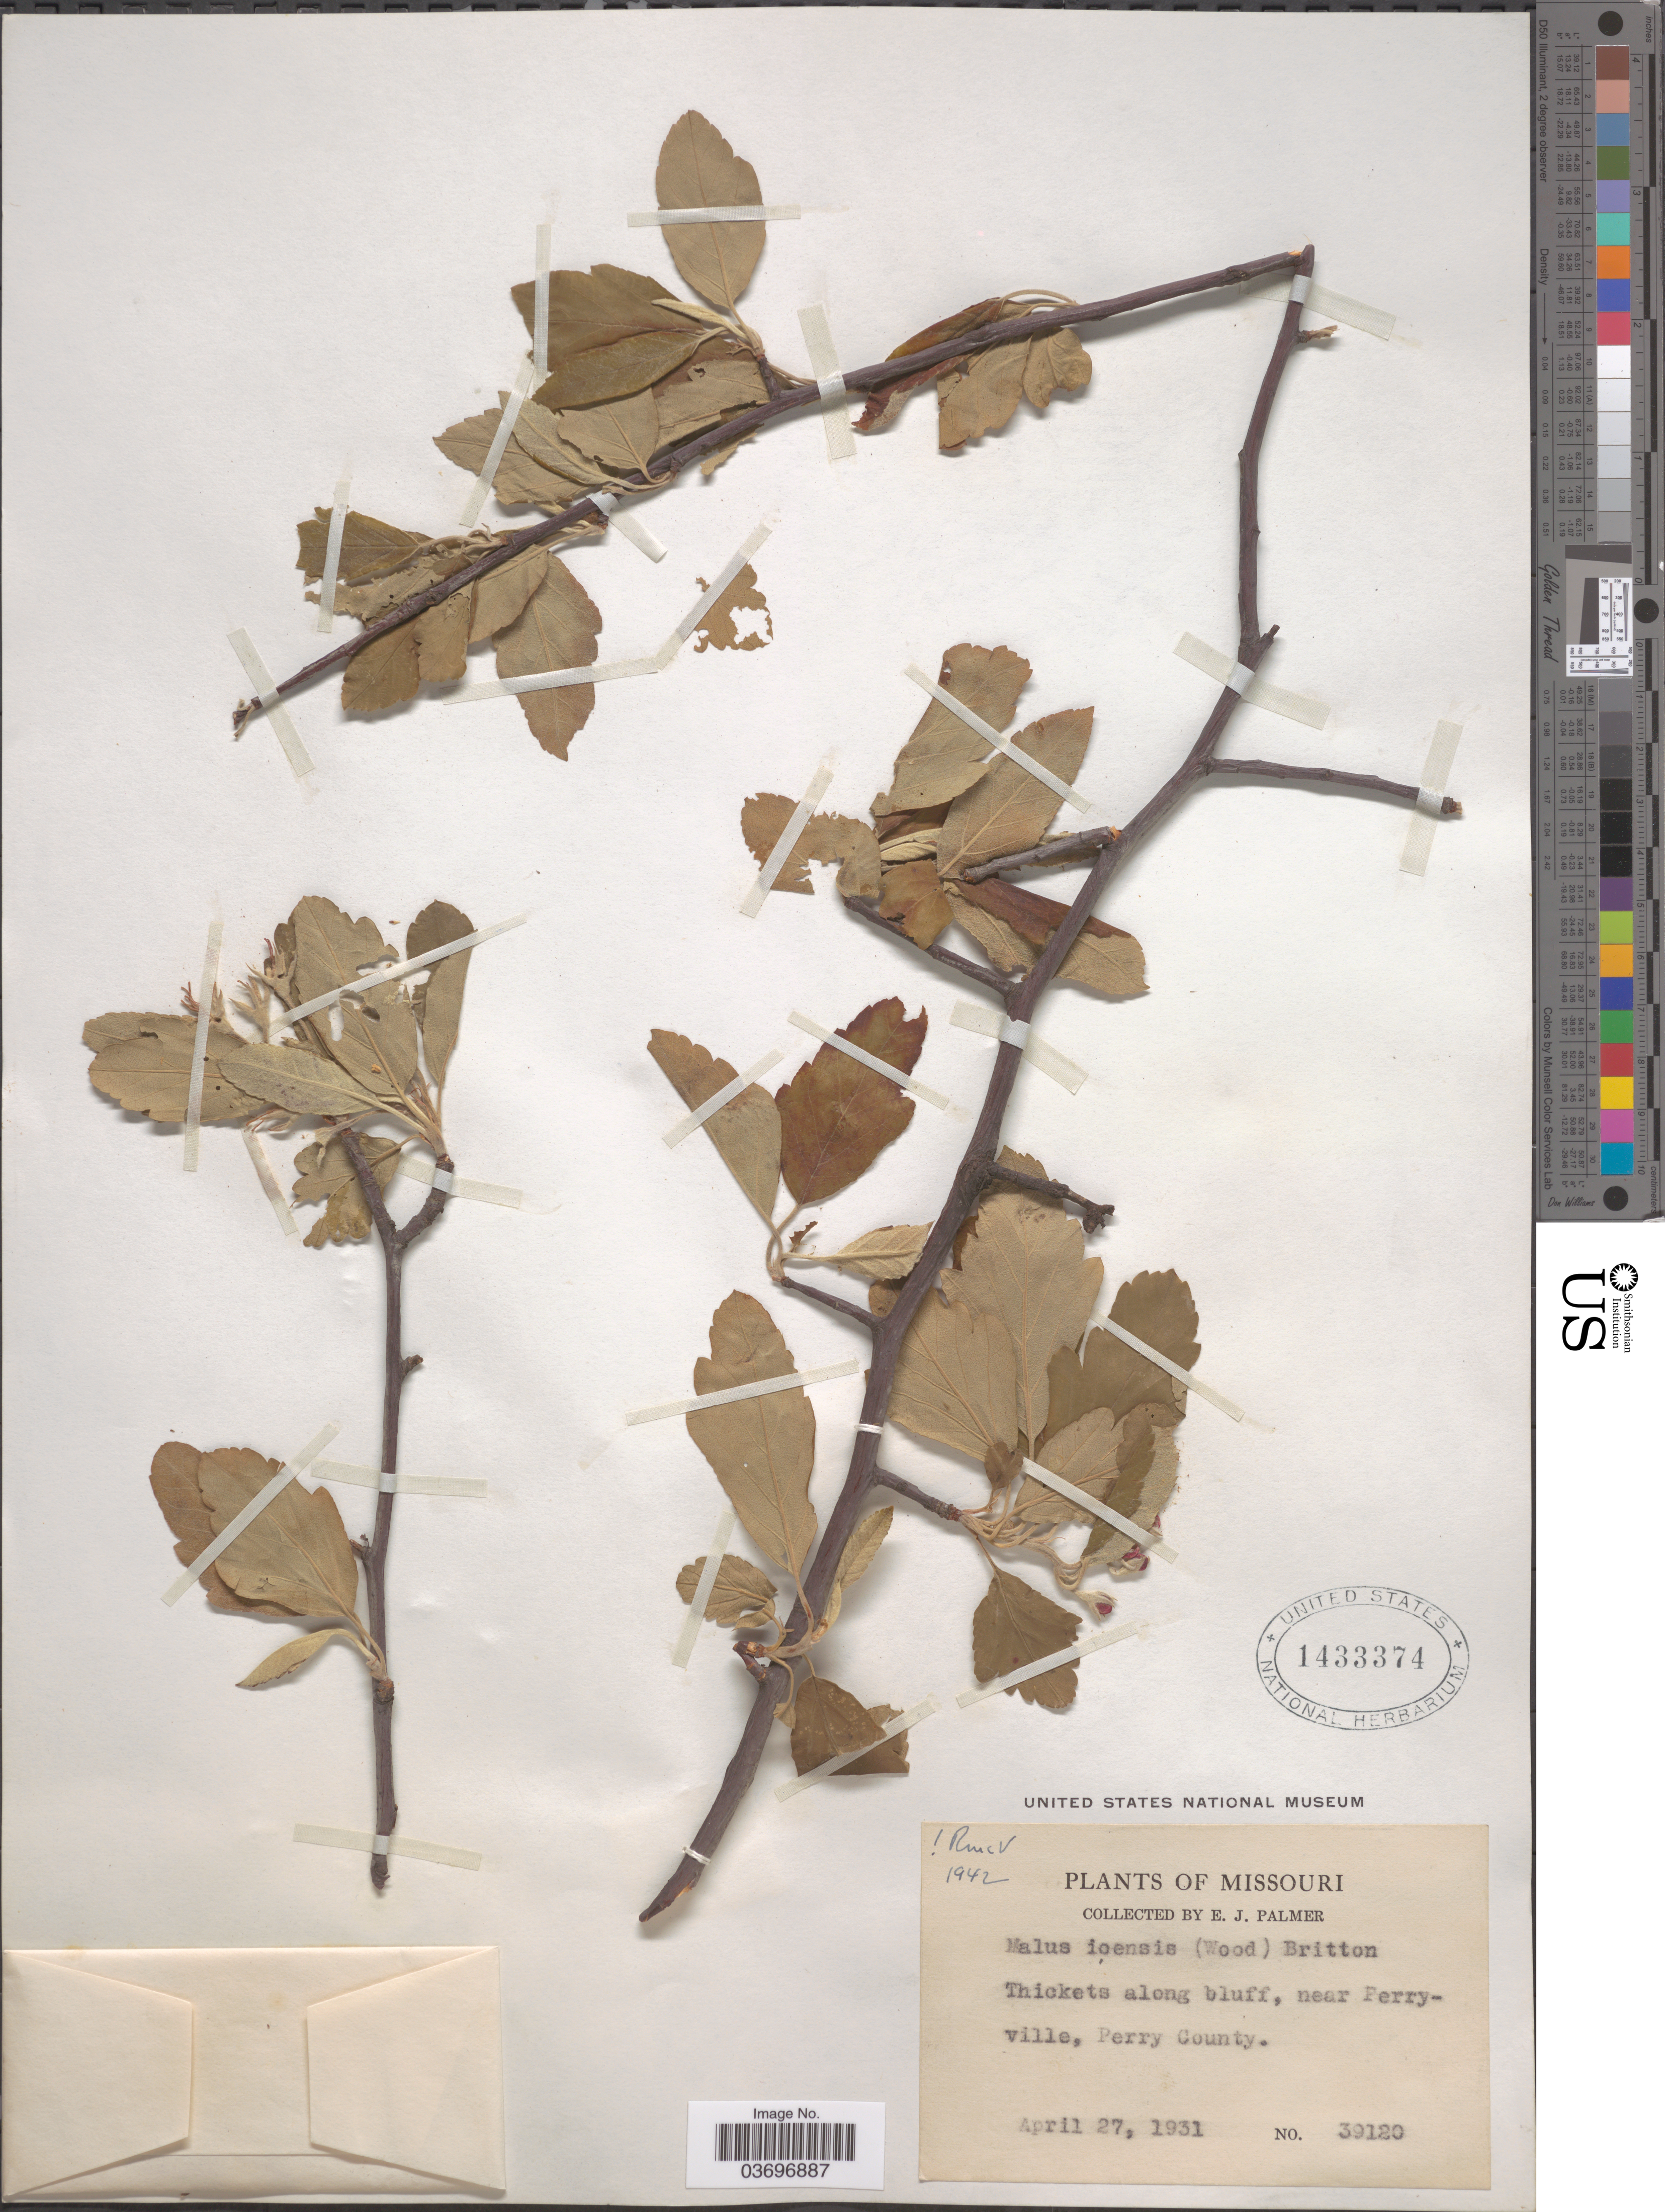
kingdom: Plantae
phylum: Tracheophyta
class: Magnoliopsida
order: Rosales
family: Rosaceae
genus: Malus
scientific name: Malus ioensis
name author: (Alph. Wood) Britton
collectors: E. J. Palmer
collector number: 39120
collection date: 1931-04-27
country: United States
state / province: Missouri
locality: Near Ferryville, Perry County.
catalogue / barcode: US 1433374